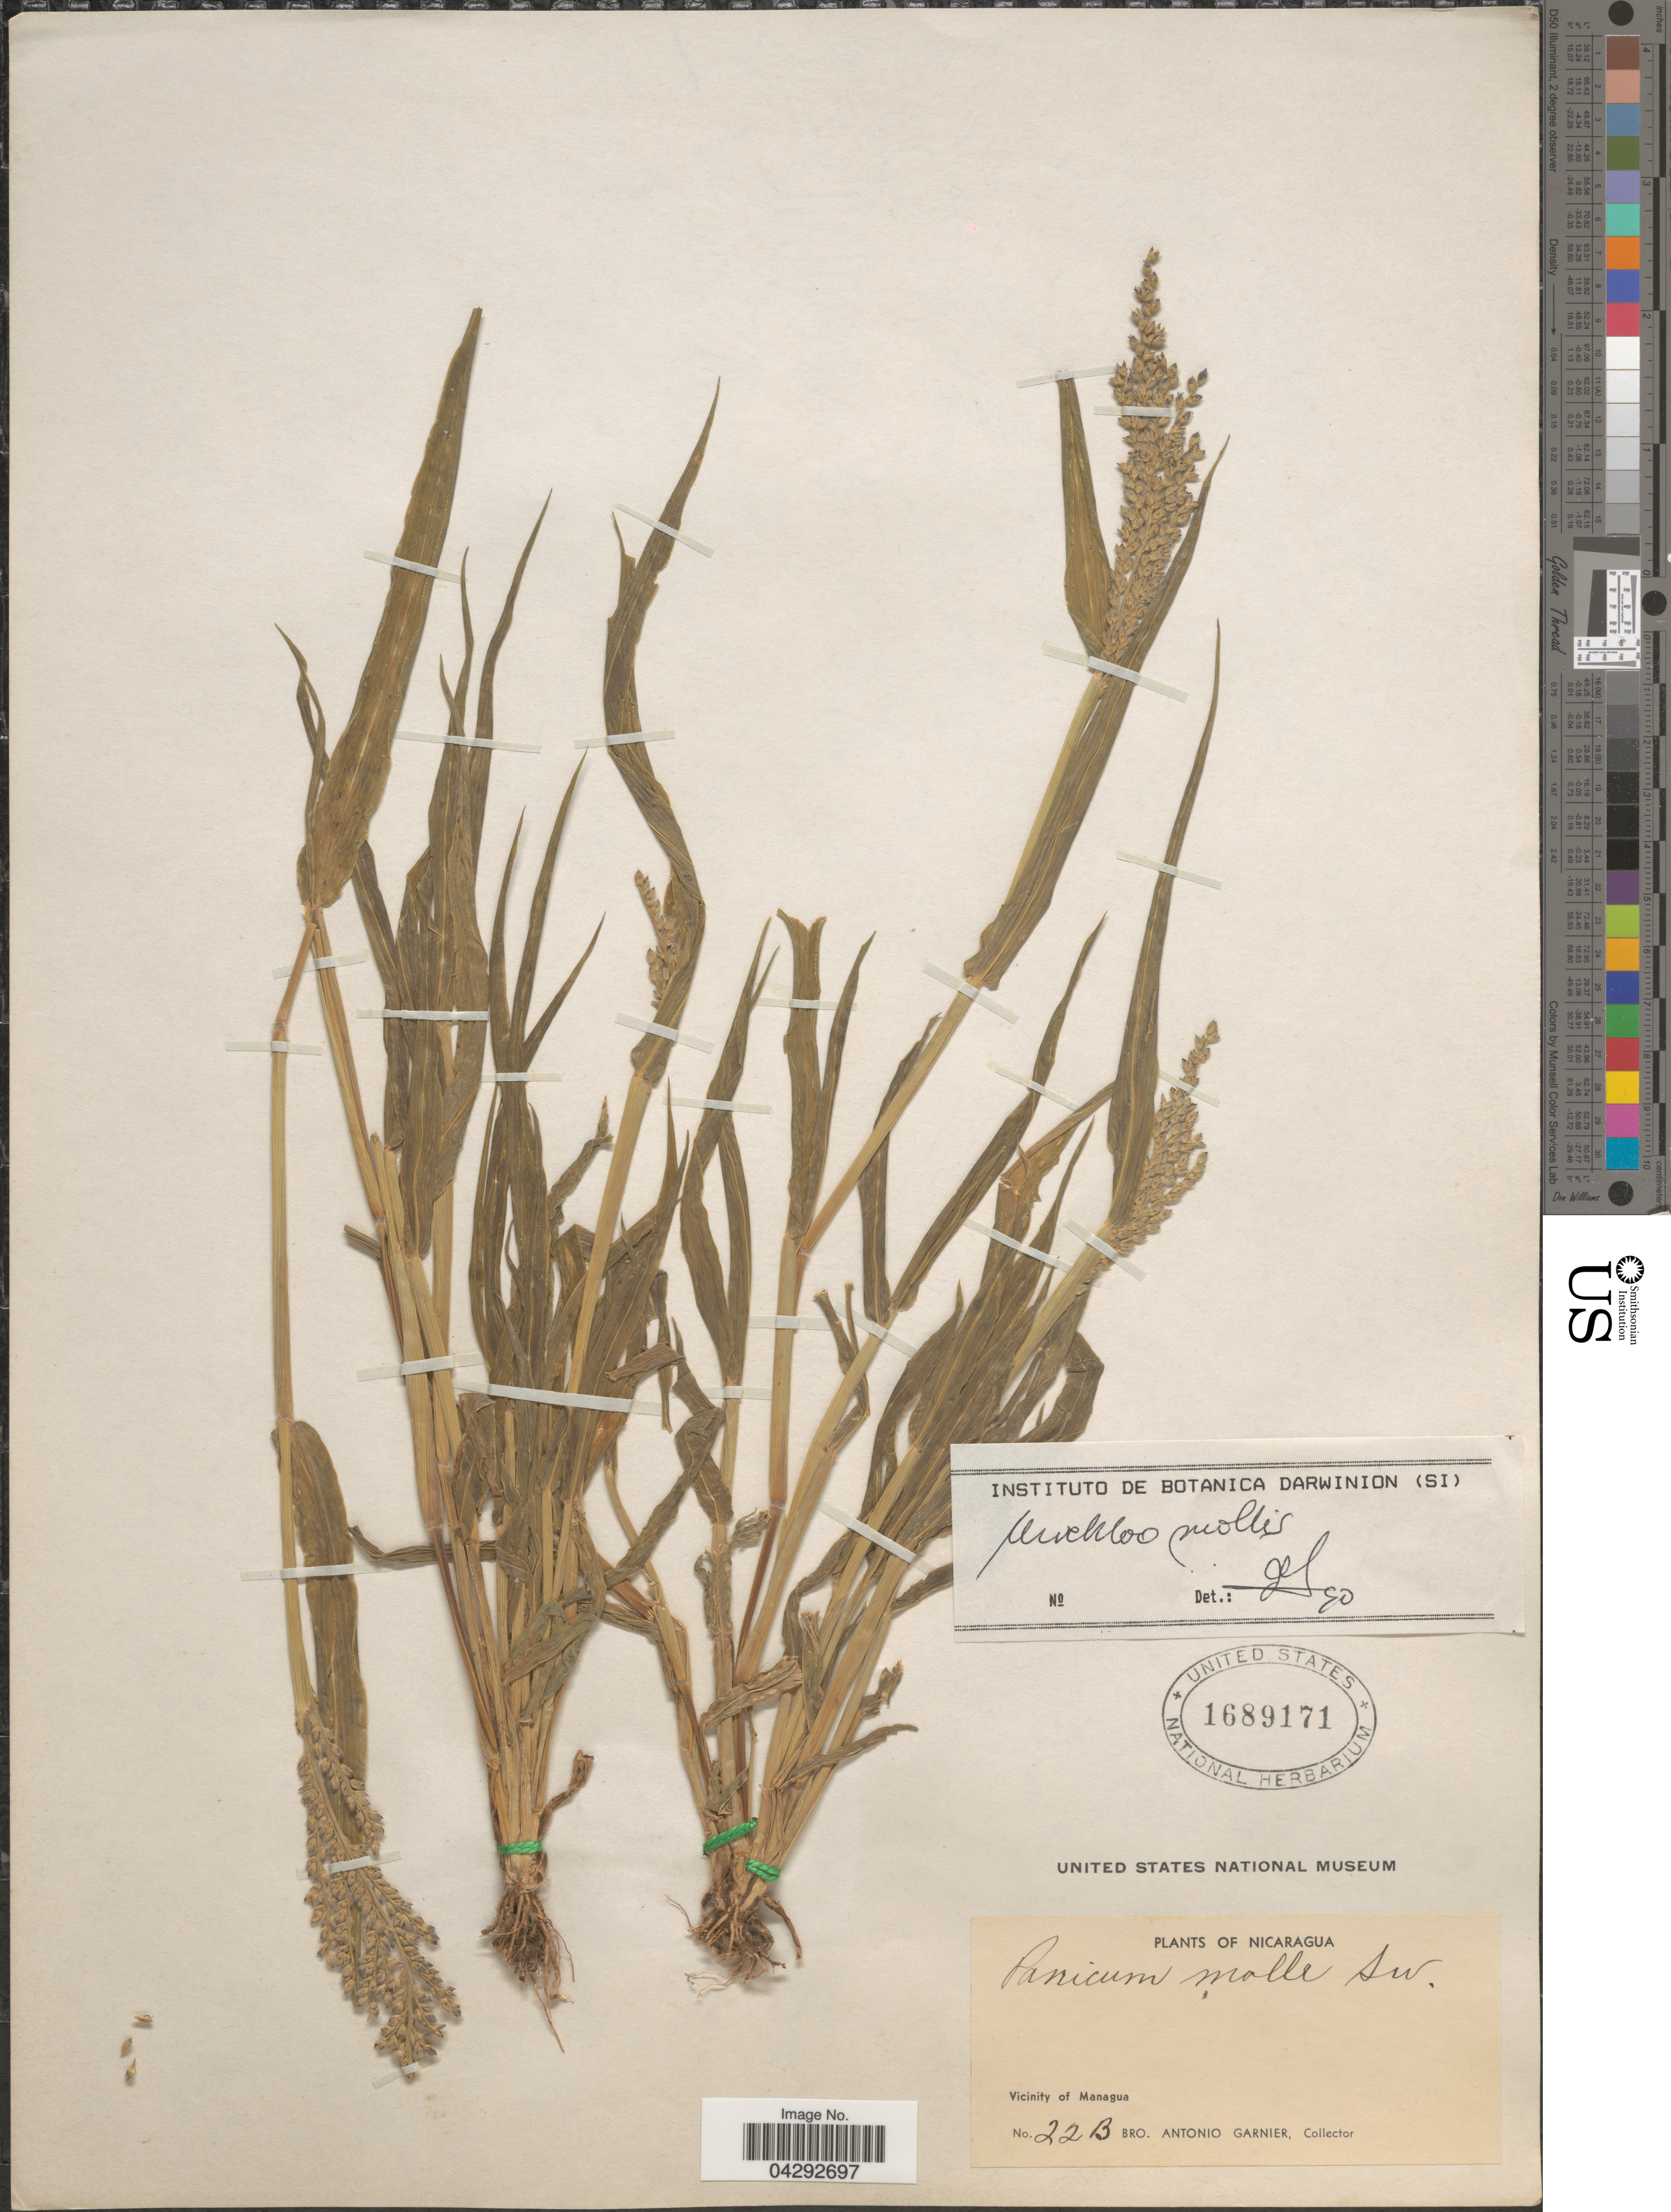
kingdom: Plantae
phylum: Tracheophyta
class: Liliopsida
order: Poales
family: Poaceae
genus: Urochloa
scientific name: Urochloa mollis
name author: (Sw.) Morrone & Zuloaga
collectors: Bro. A. Garnier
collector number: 22B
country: Nicaragua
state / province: Managua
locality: Vicinity of Managua.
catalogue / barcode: US 1689171